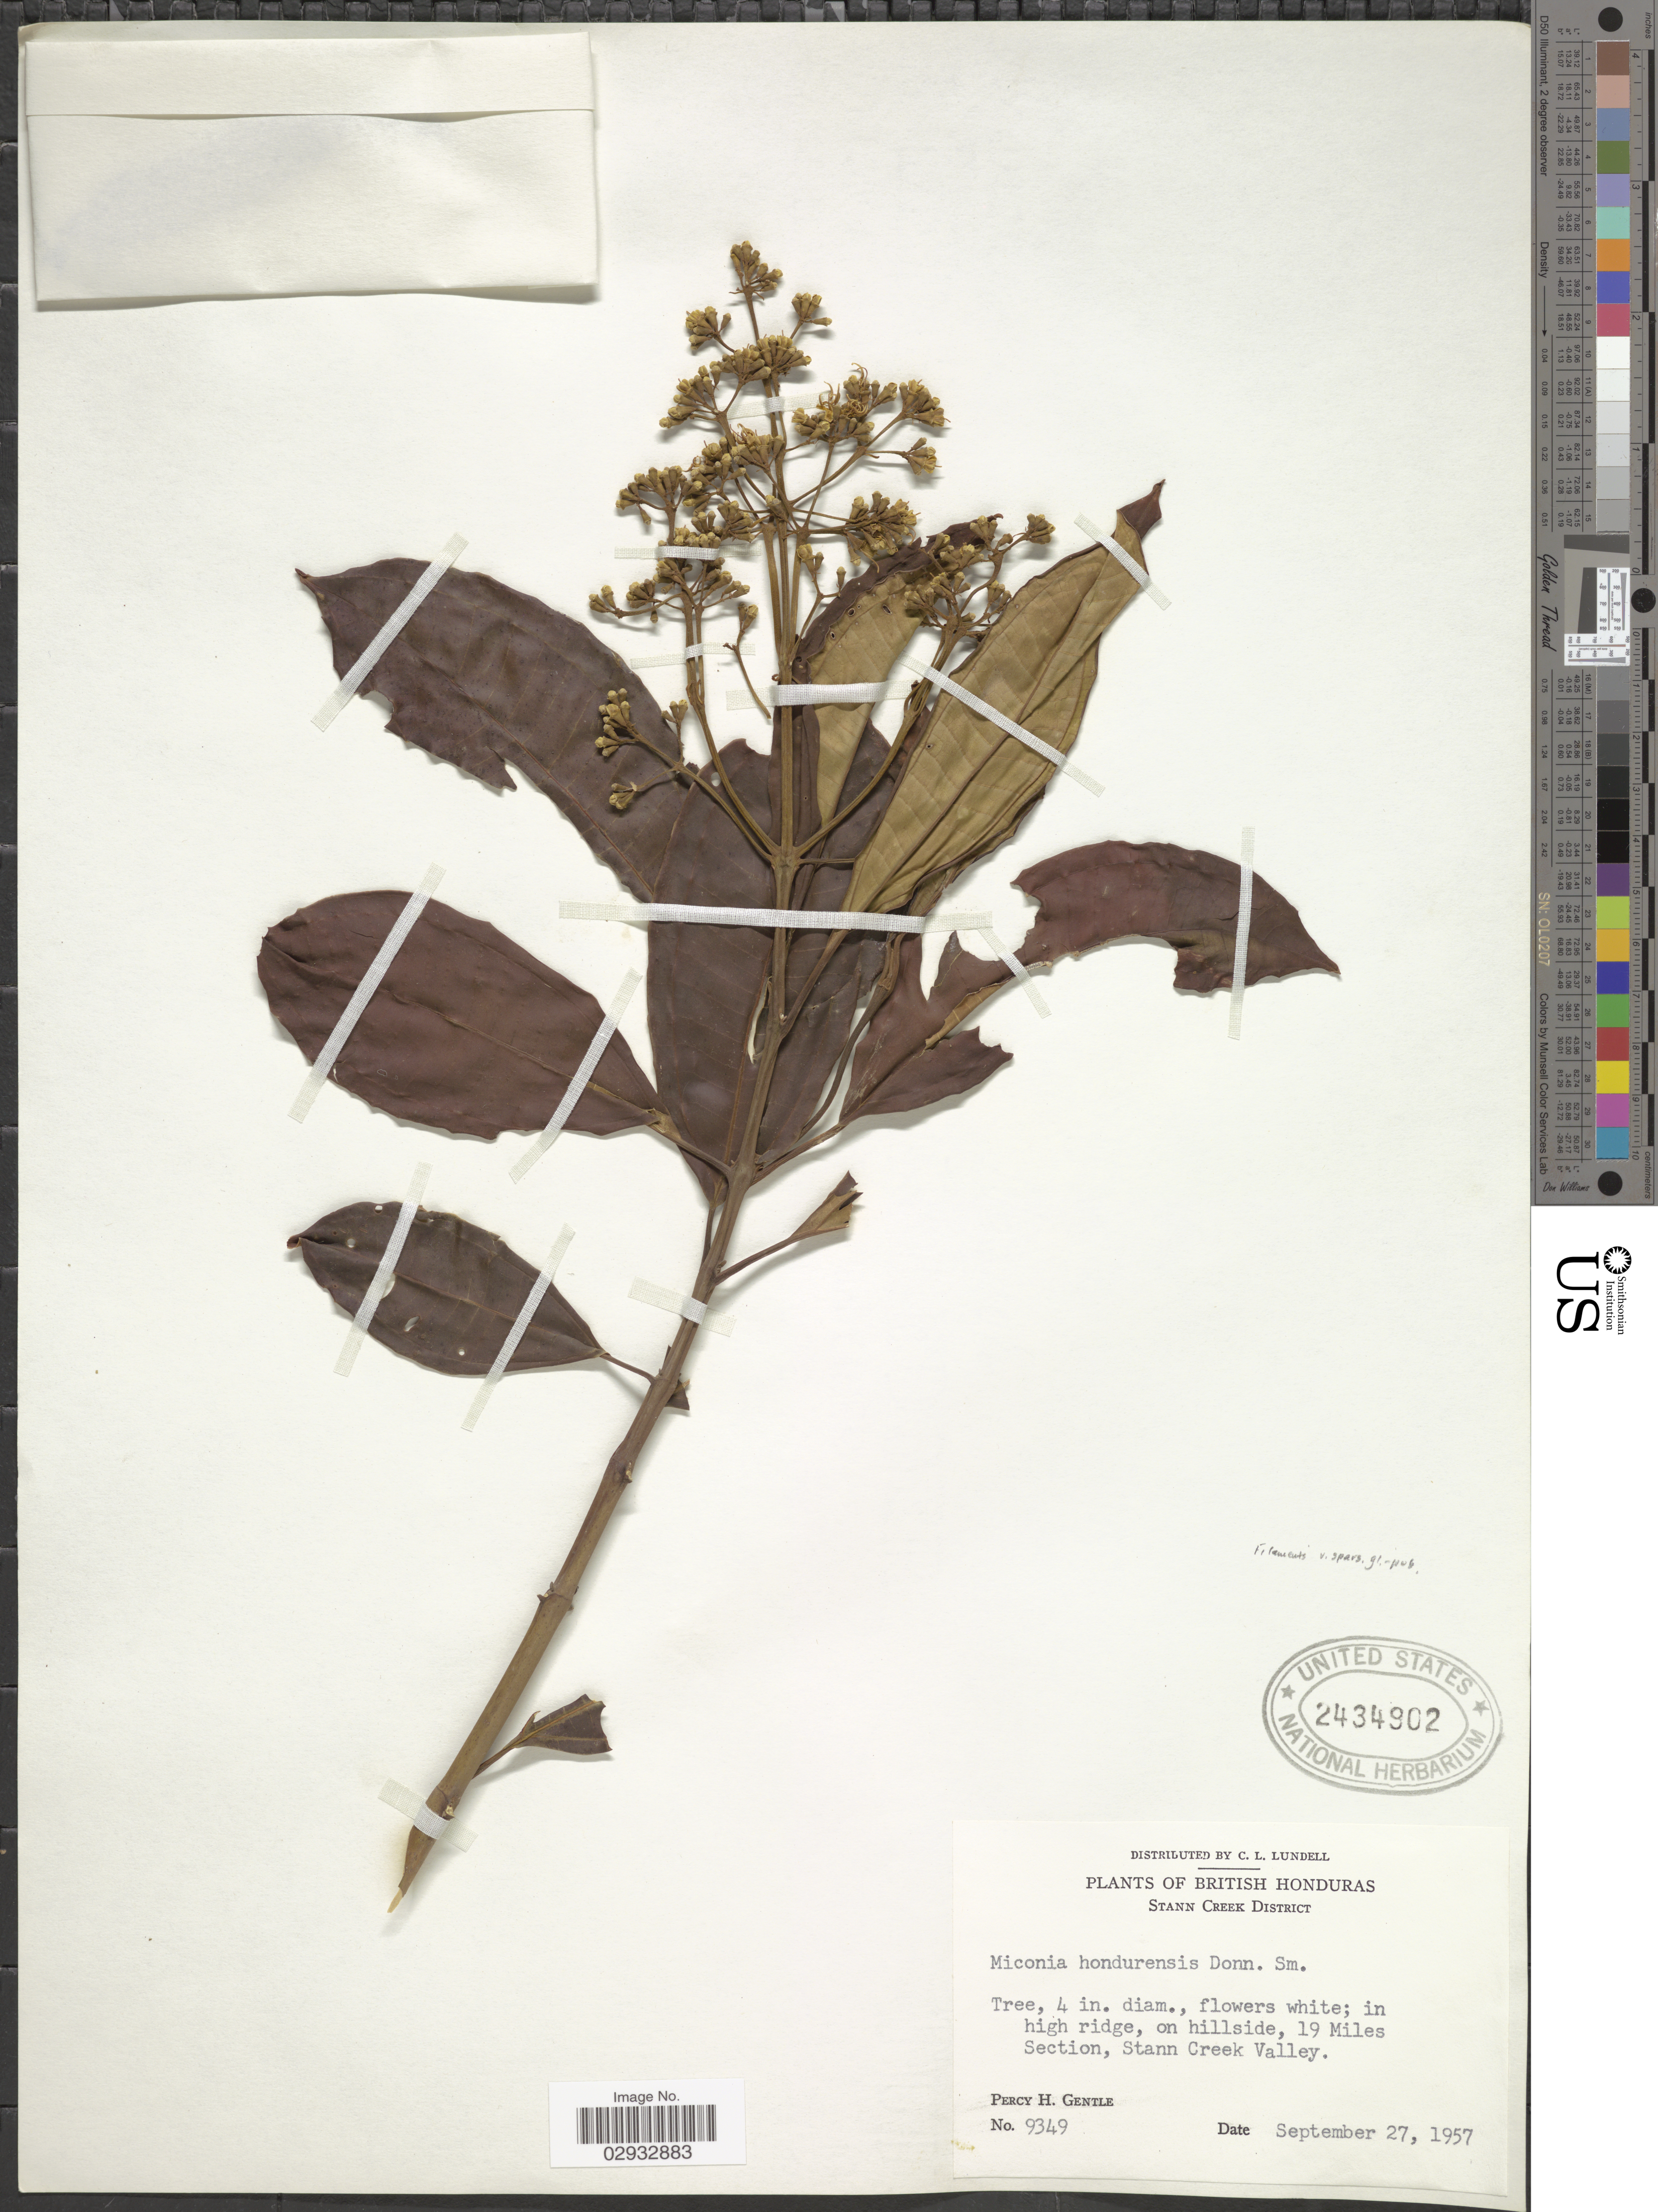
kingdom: Plantae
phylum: Tracheophyta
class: Magnoliopsida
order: Myrtales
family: Melastomataceae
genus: Miconia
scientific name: Miconia hondurensis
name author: Donn. Sm.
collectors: P. H. Gentle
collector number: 9349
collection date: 1957-09-27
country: Belize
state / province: Stann Creek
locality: British Honduras. Stann Creek District. In high ridge, on hillside, 19 Miles Section, Stann Creek Valley.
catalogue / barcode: US 2434902